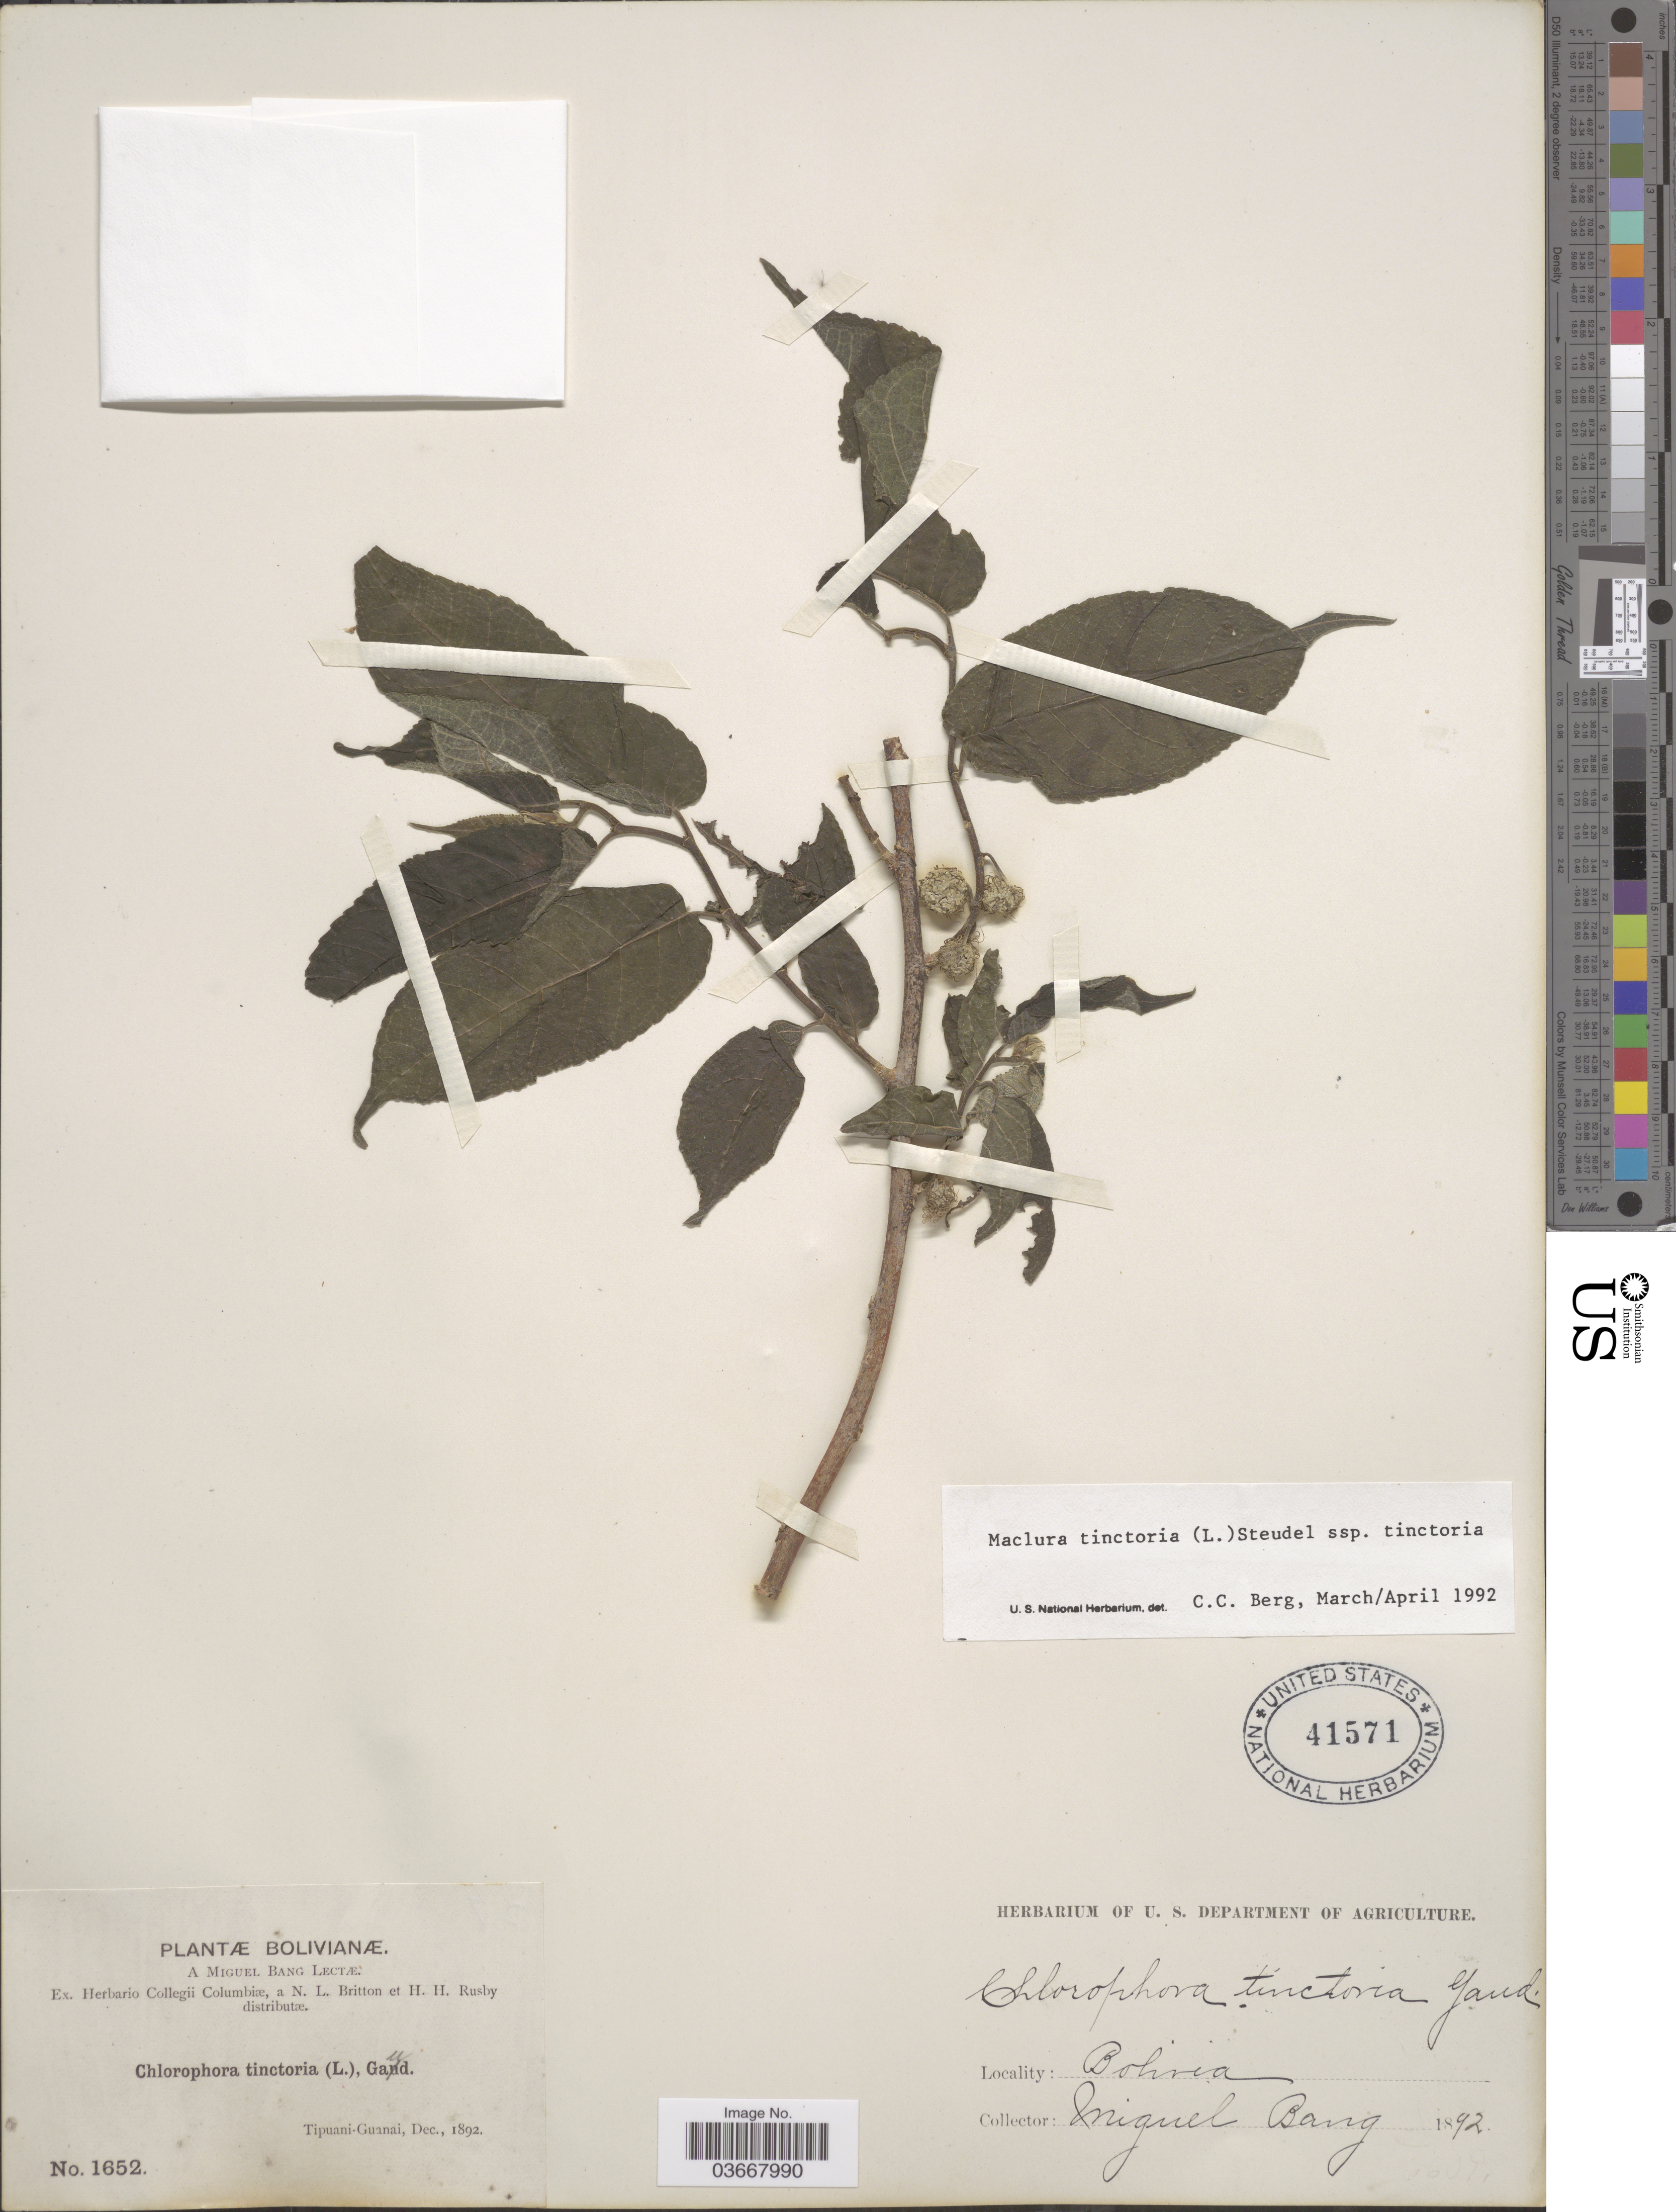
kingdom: Plantae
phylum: Tracheophyta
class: Magnoliopsida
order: Rosales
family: Moraceae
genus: Maclura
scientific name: Maclura tinctoria subsp. tinctoria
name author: (L.) D. Don ex Steud.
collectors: M. Bang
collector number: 1652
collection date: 1892-12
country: Bolivia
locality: Tipuani-Guanai.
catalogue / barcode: US 41571